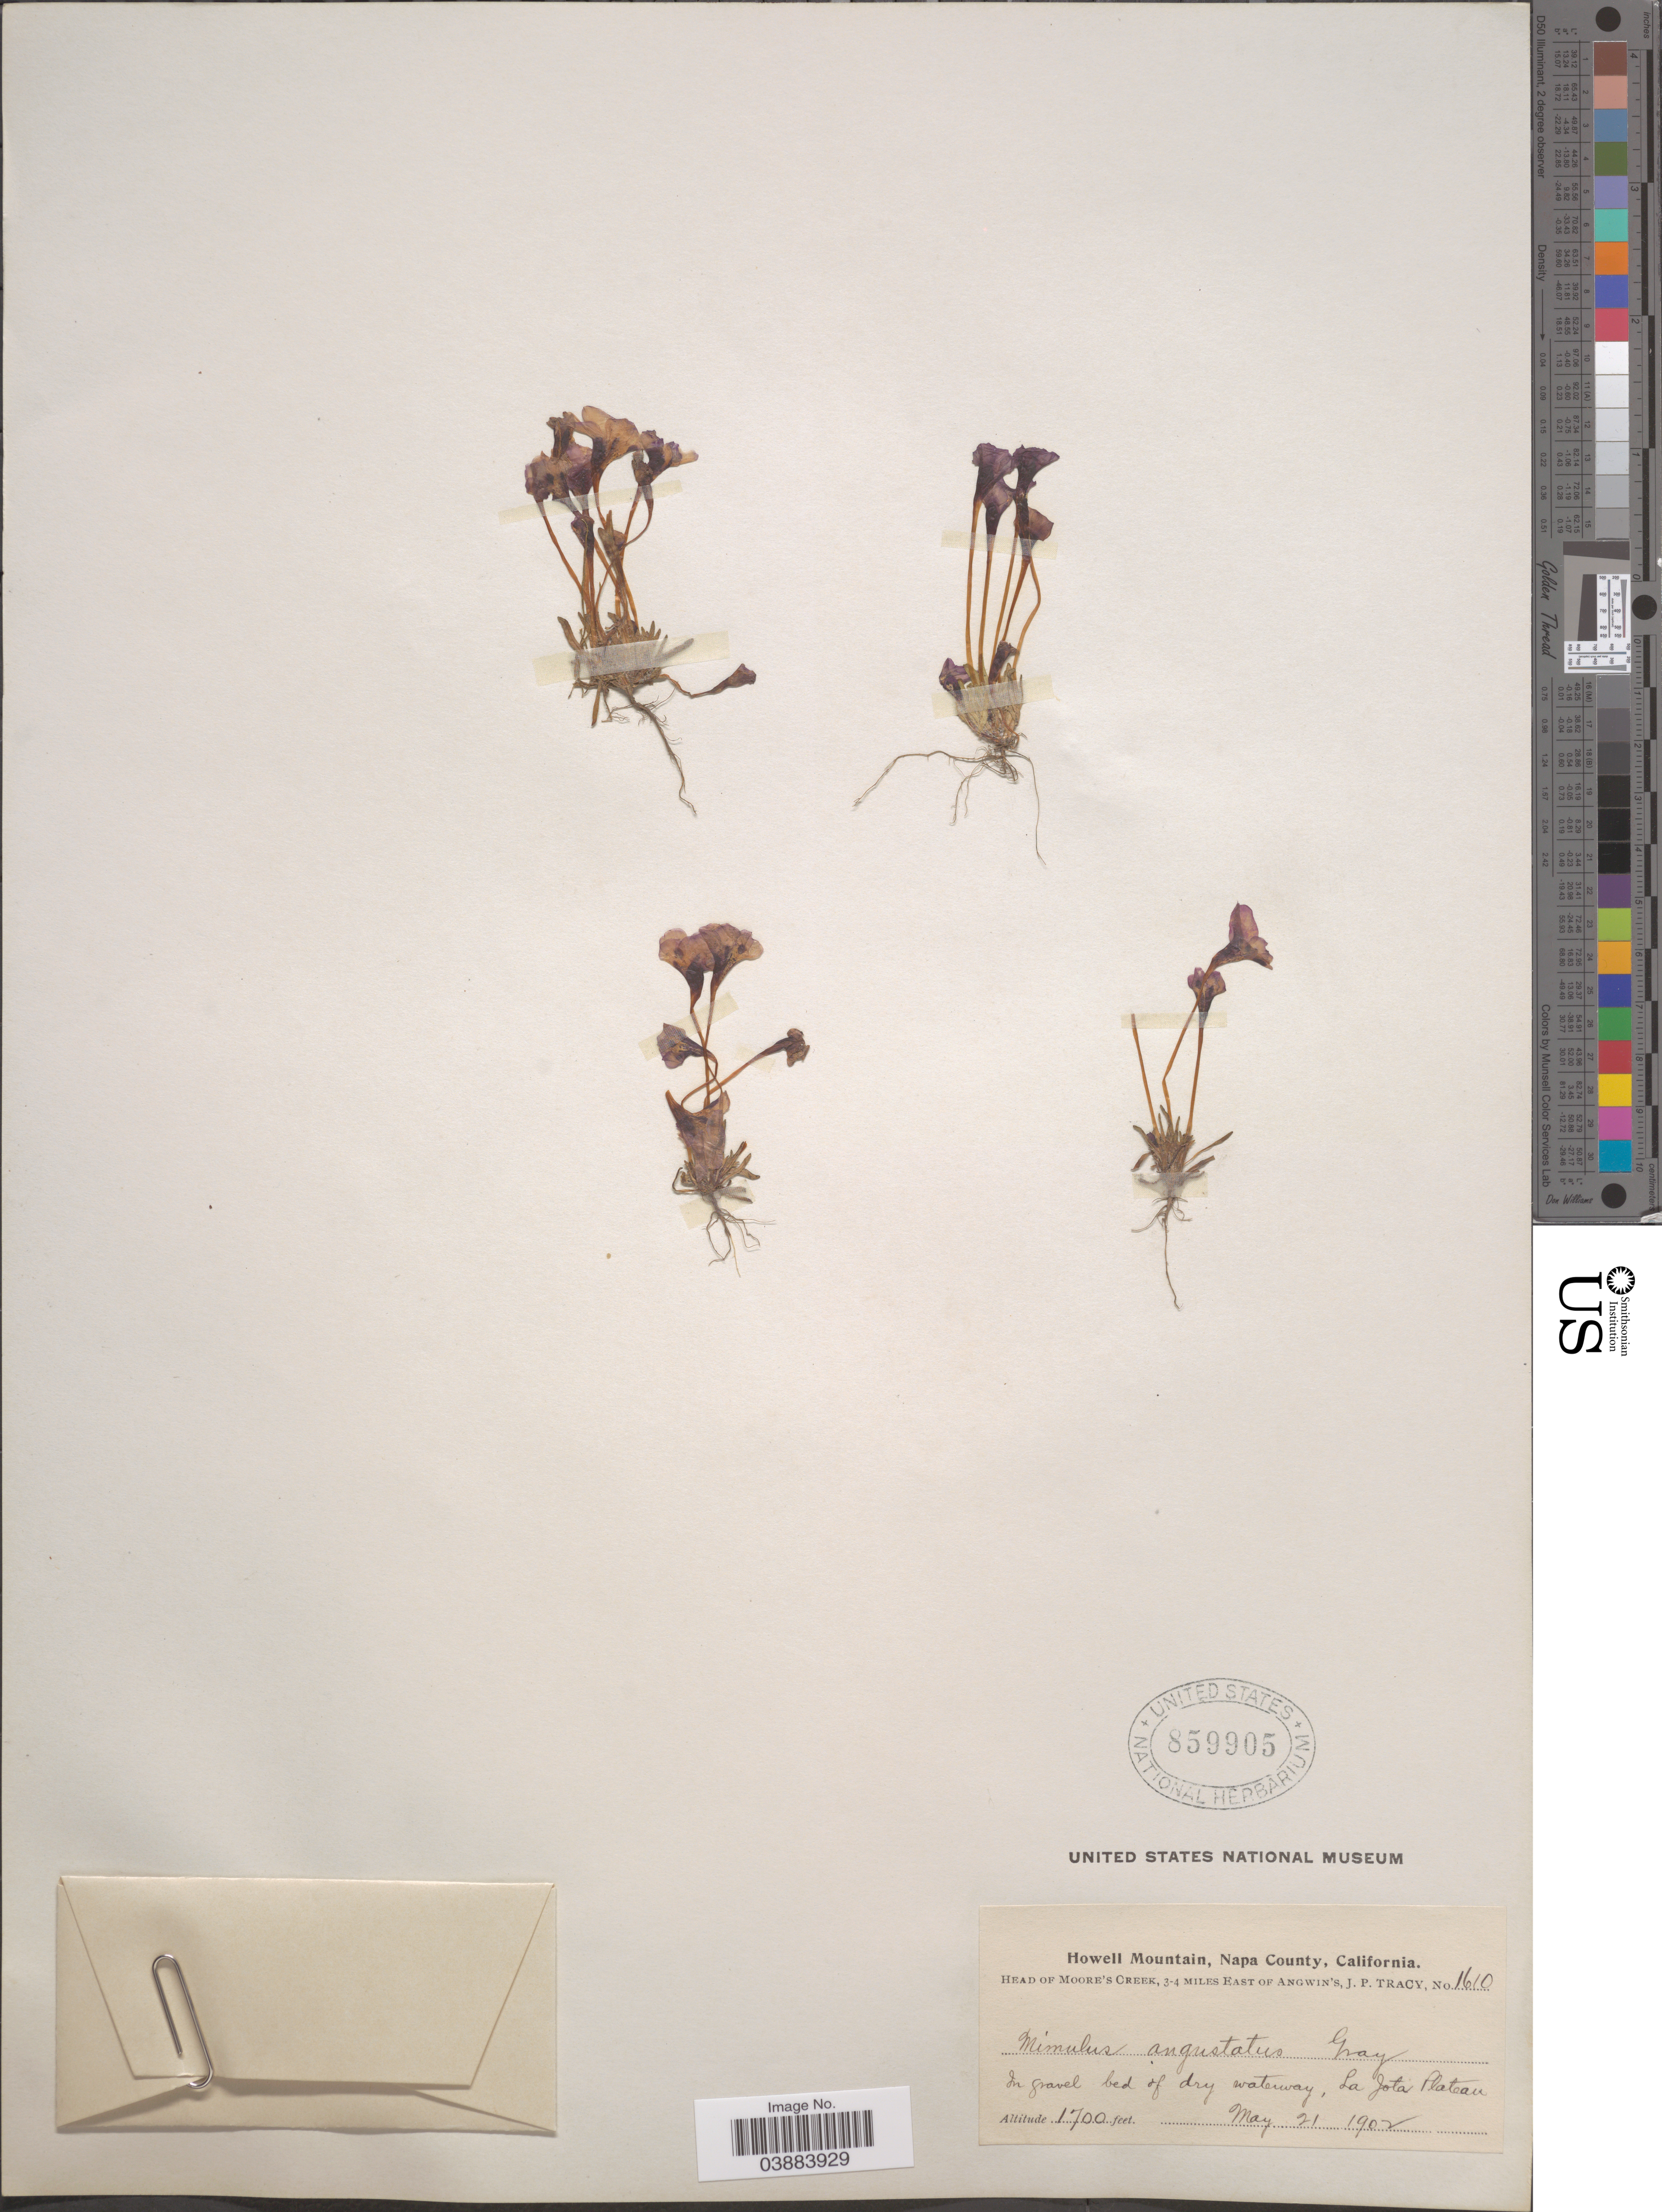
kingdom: Plantae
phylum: Tracheophyta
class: Magnoliopsida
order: Lamiales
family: Phrymaceae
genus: Eunanus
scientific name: Eunanus angustatus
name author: Greene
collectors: J. Tracy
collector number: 1610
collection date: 1902-05-21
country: United States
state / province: California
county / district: Napa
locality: Howell Mountain, Napa County. Head of Moore's Creek, 3-4 miles East of Angwin's. La Jota Plateau.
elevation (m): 518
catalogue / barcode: US 859905